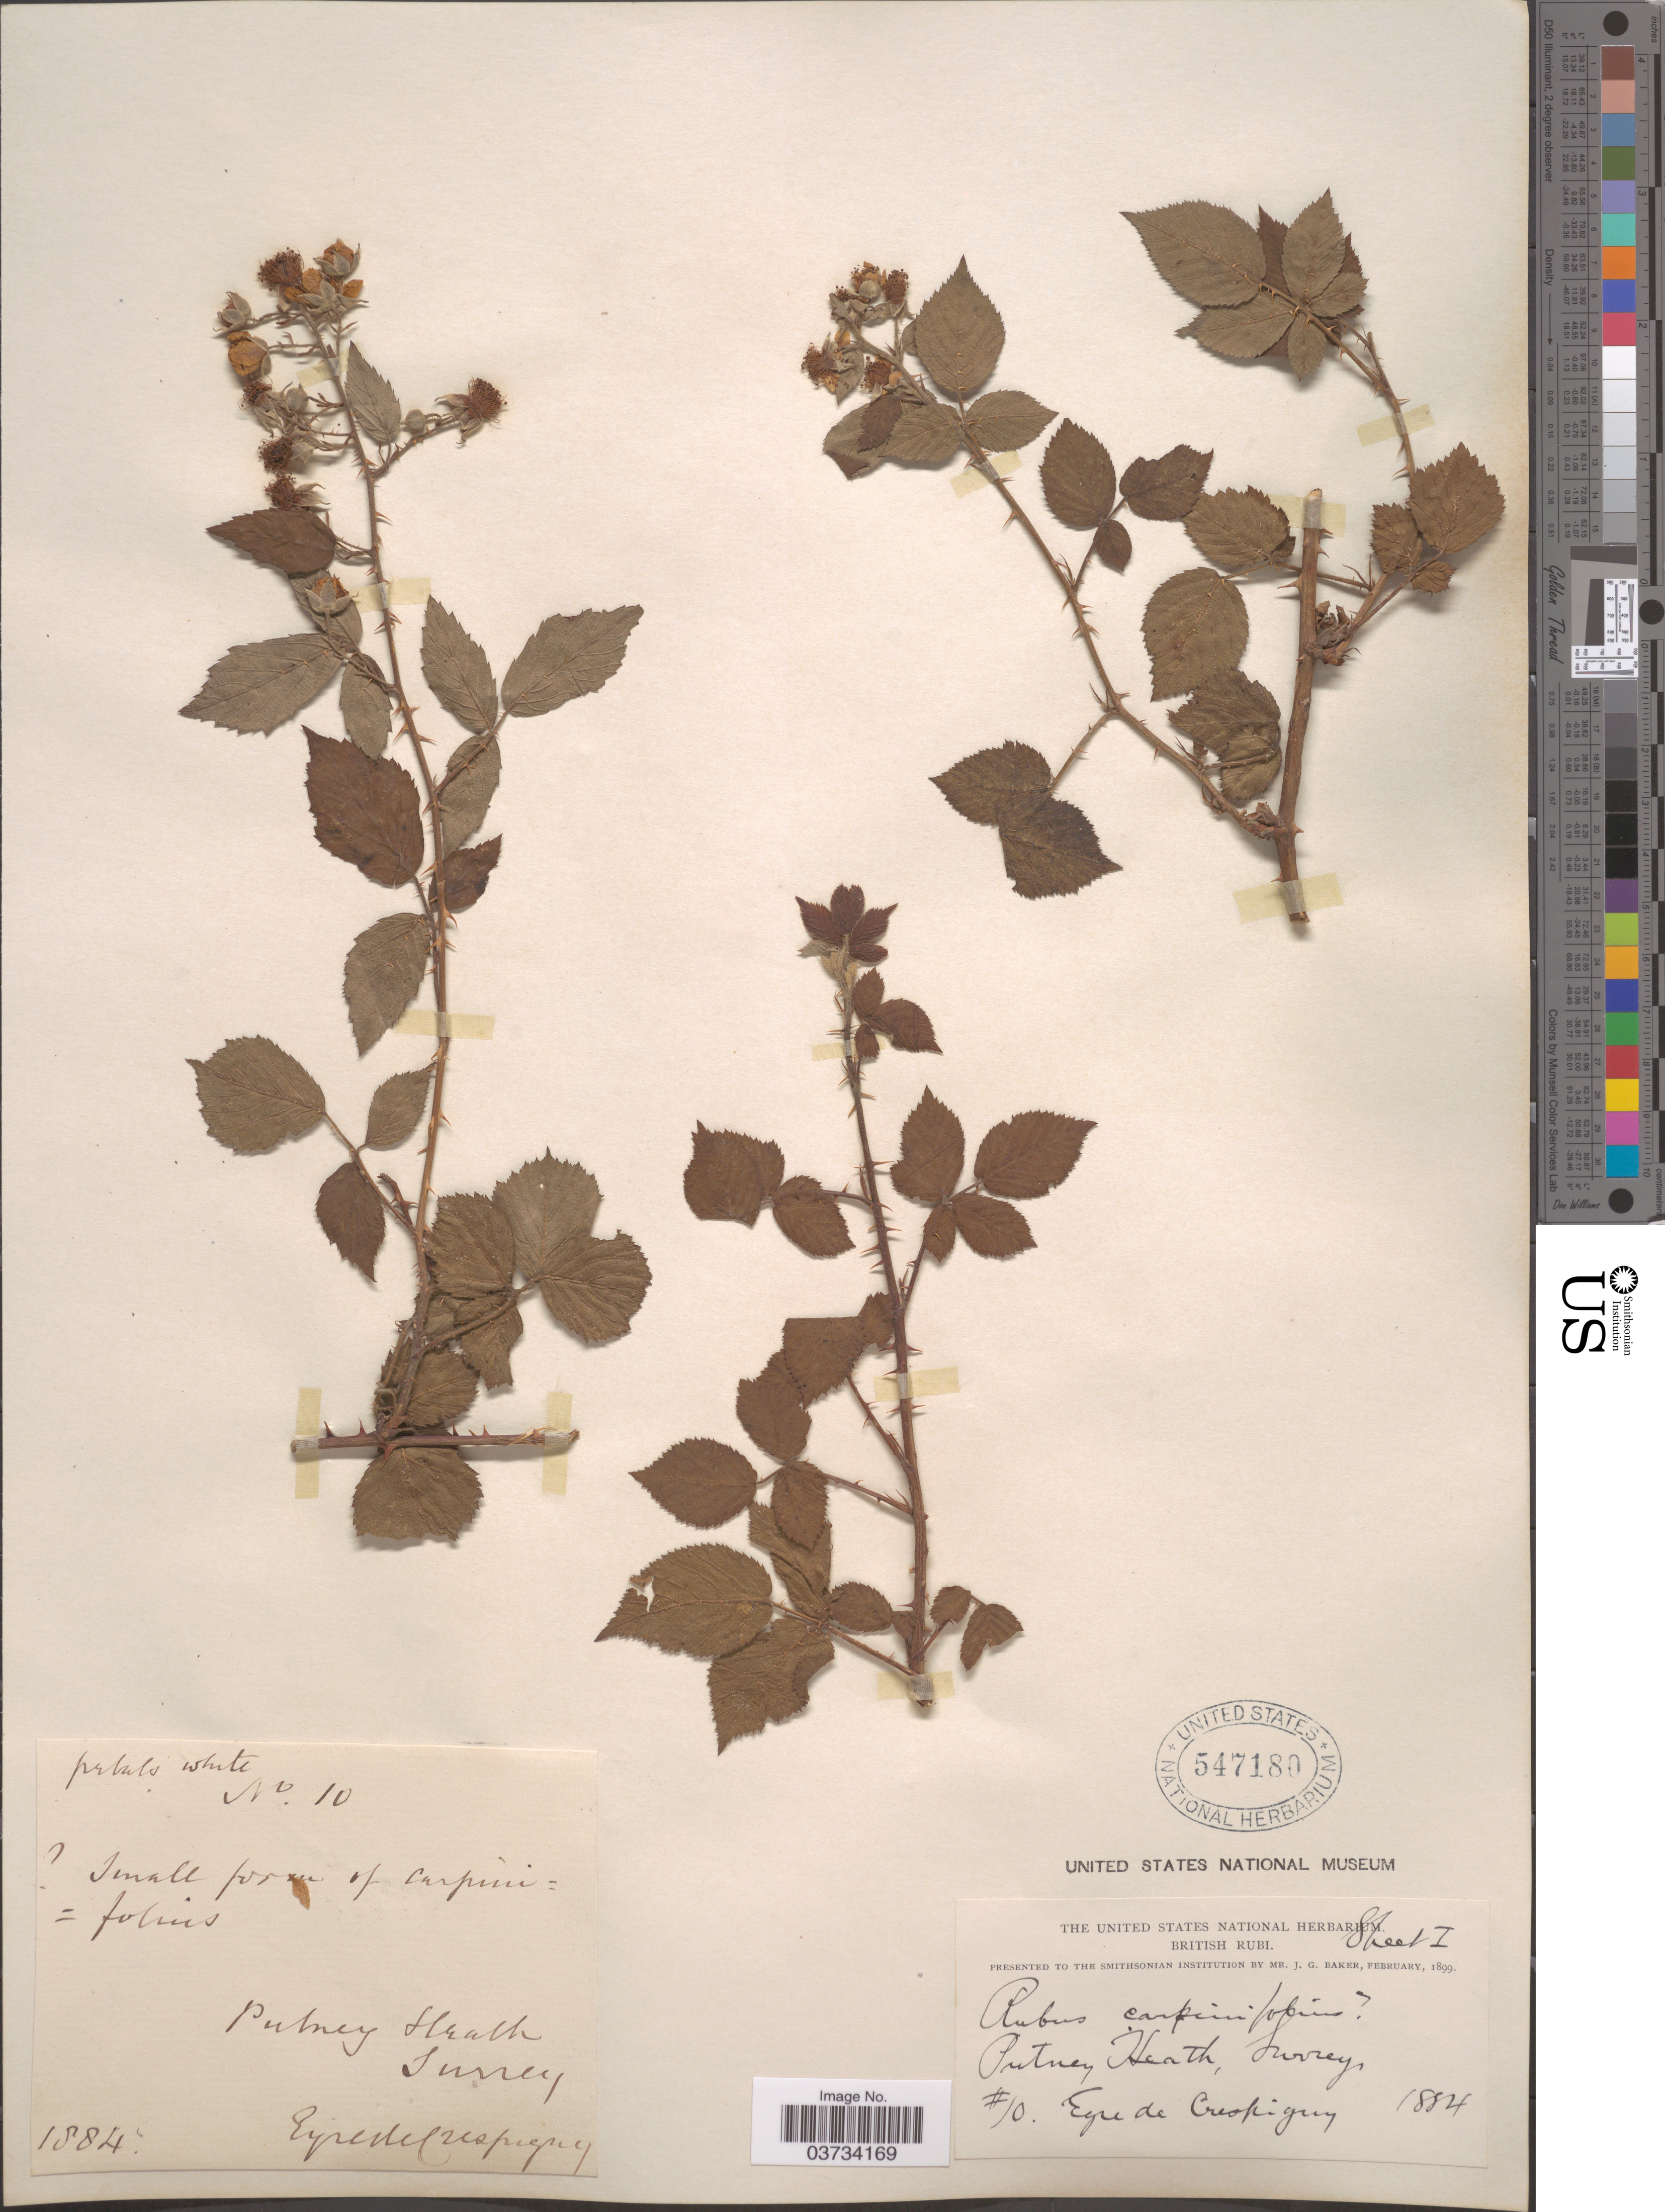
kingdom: Plantae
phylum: Tracheophyta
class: Magnoliopsida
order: Rosales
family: Rosaceae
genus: Rubus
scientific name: Rubus carpinifolius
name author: Rydb.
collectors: E. de Crespigny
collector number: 10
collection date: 1884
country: United Kingdom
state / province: England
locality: Putney Heath, Surrey.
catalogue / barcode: US 547180